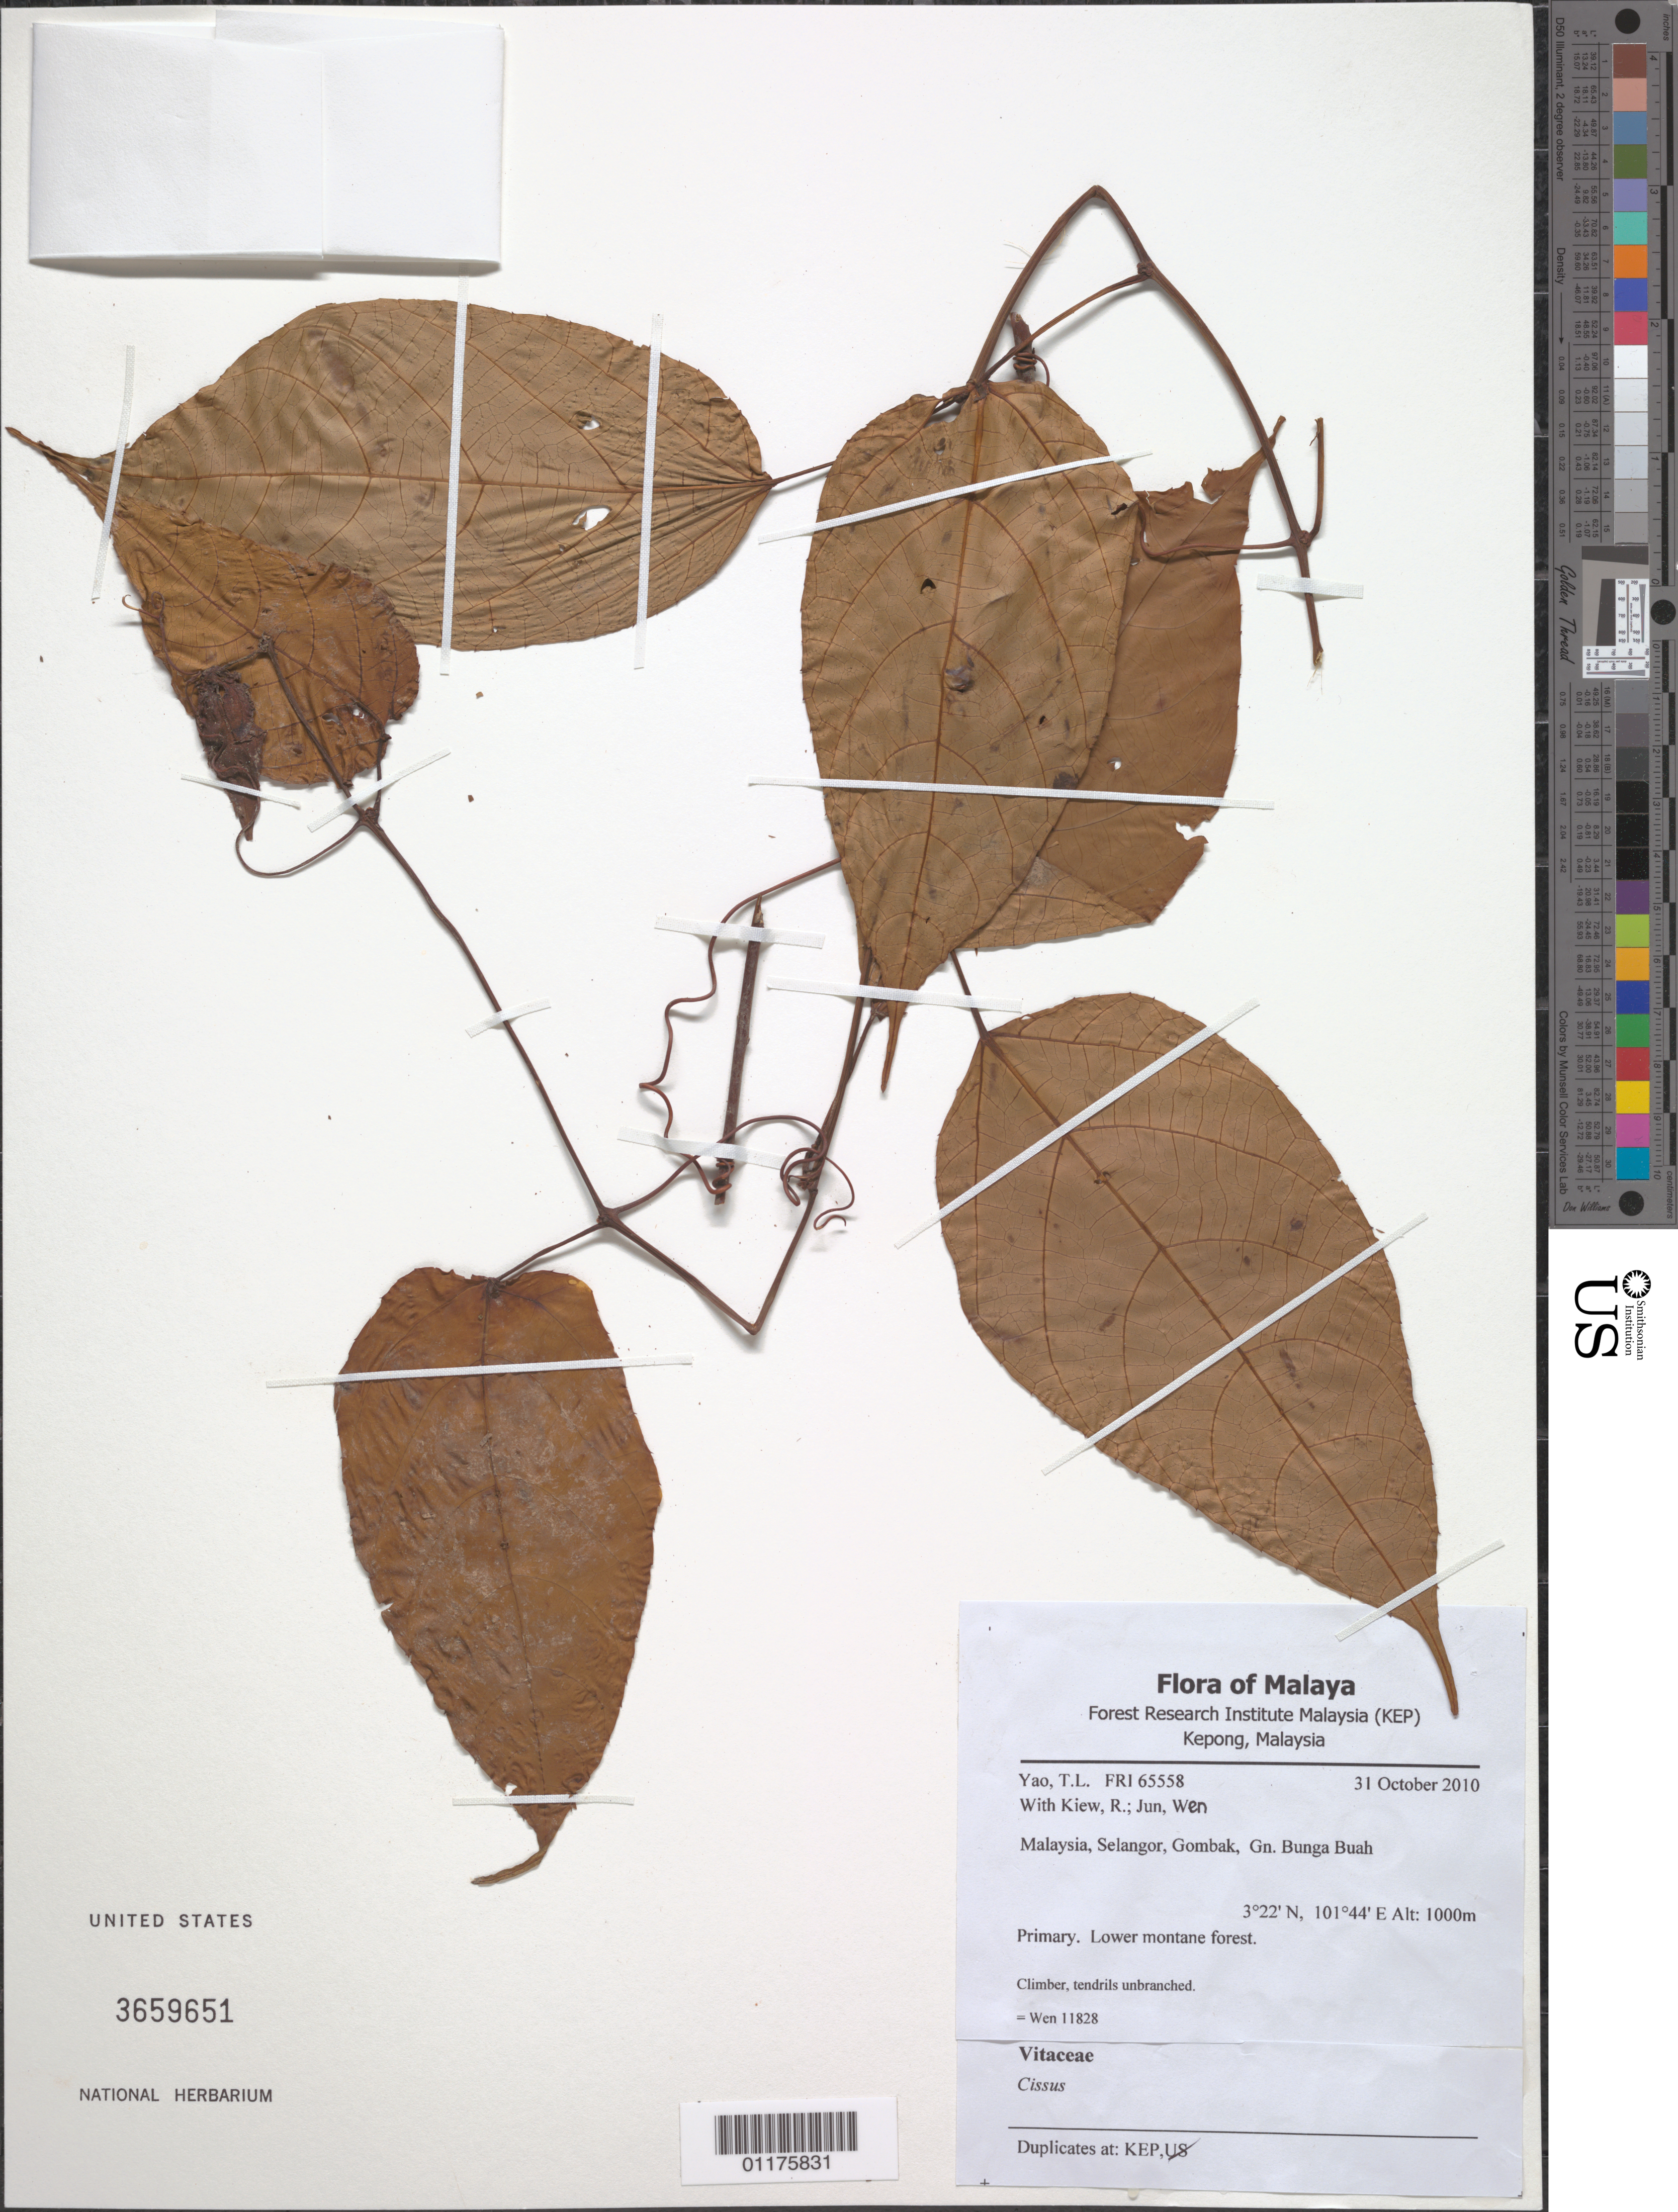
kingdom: Plantae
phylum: Tracheophyta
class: Magnoliopsida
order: Vitales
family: Vitaceae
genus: Cissus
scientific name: Cissus sp.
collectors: J. Wen, R. Kiew & T. Yao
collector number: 11828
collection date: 2010-10-30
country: Malaysia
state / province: Selangor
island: Borneo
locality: Gunung Bunga Bua, on the trail from Genting Old Road to the peak of Gunung Bunga Bua. Lower montane forest.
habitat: Primary. Lower montane forest.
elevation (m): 950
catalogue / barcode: US 3659651